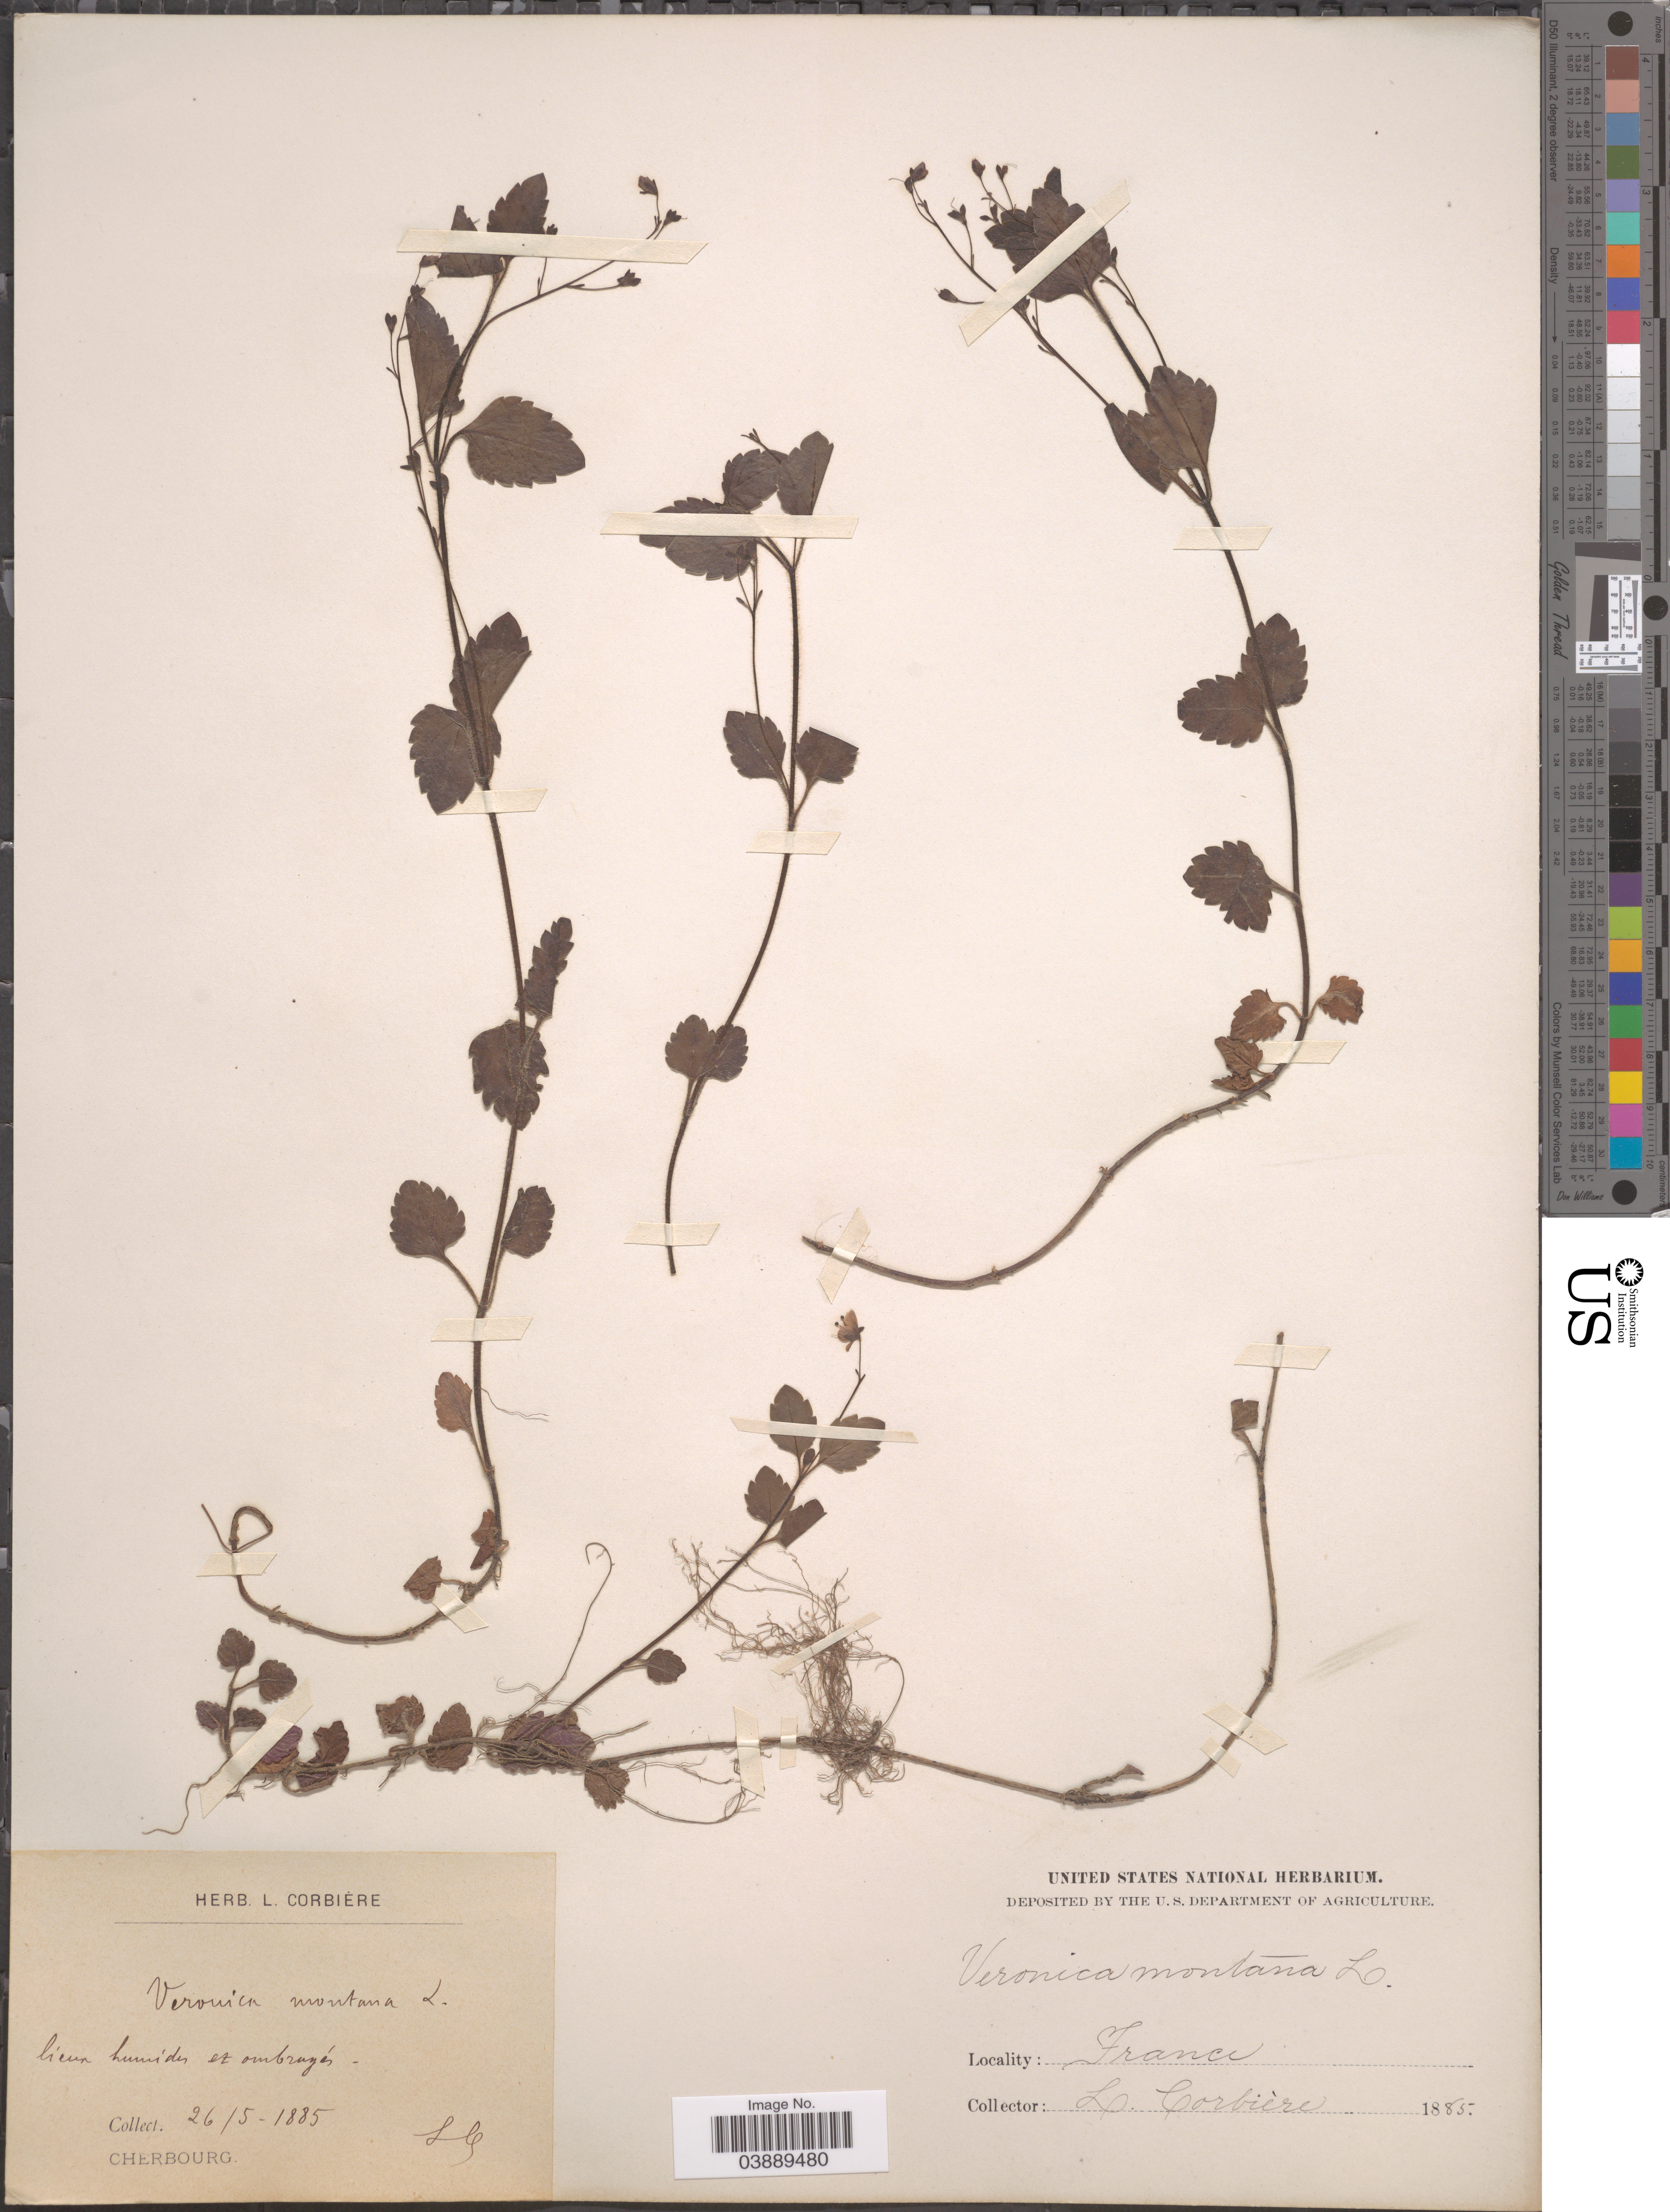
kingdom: Plantae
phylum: Tracheophyta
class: Magnoliopsida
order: Lamiales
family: Plantaginaceae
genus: Veronica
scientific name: Veronica montana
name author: L.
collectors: L. Corbière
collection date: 1885-05-26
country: France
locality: Lieux humides et ombragés. Cherbourg.